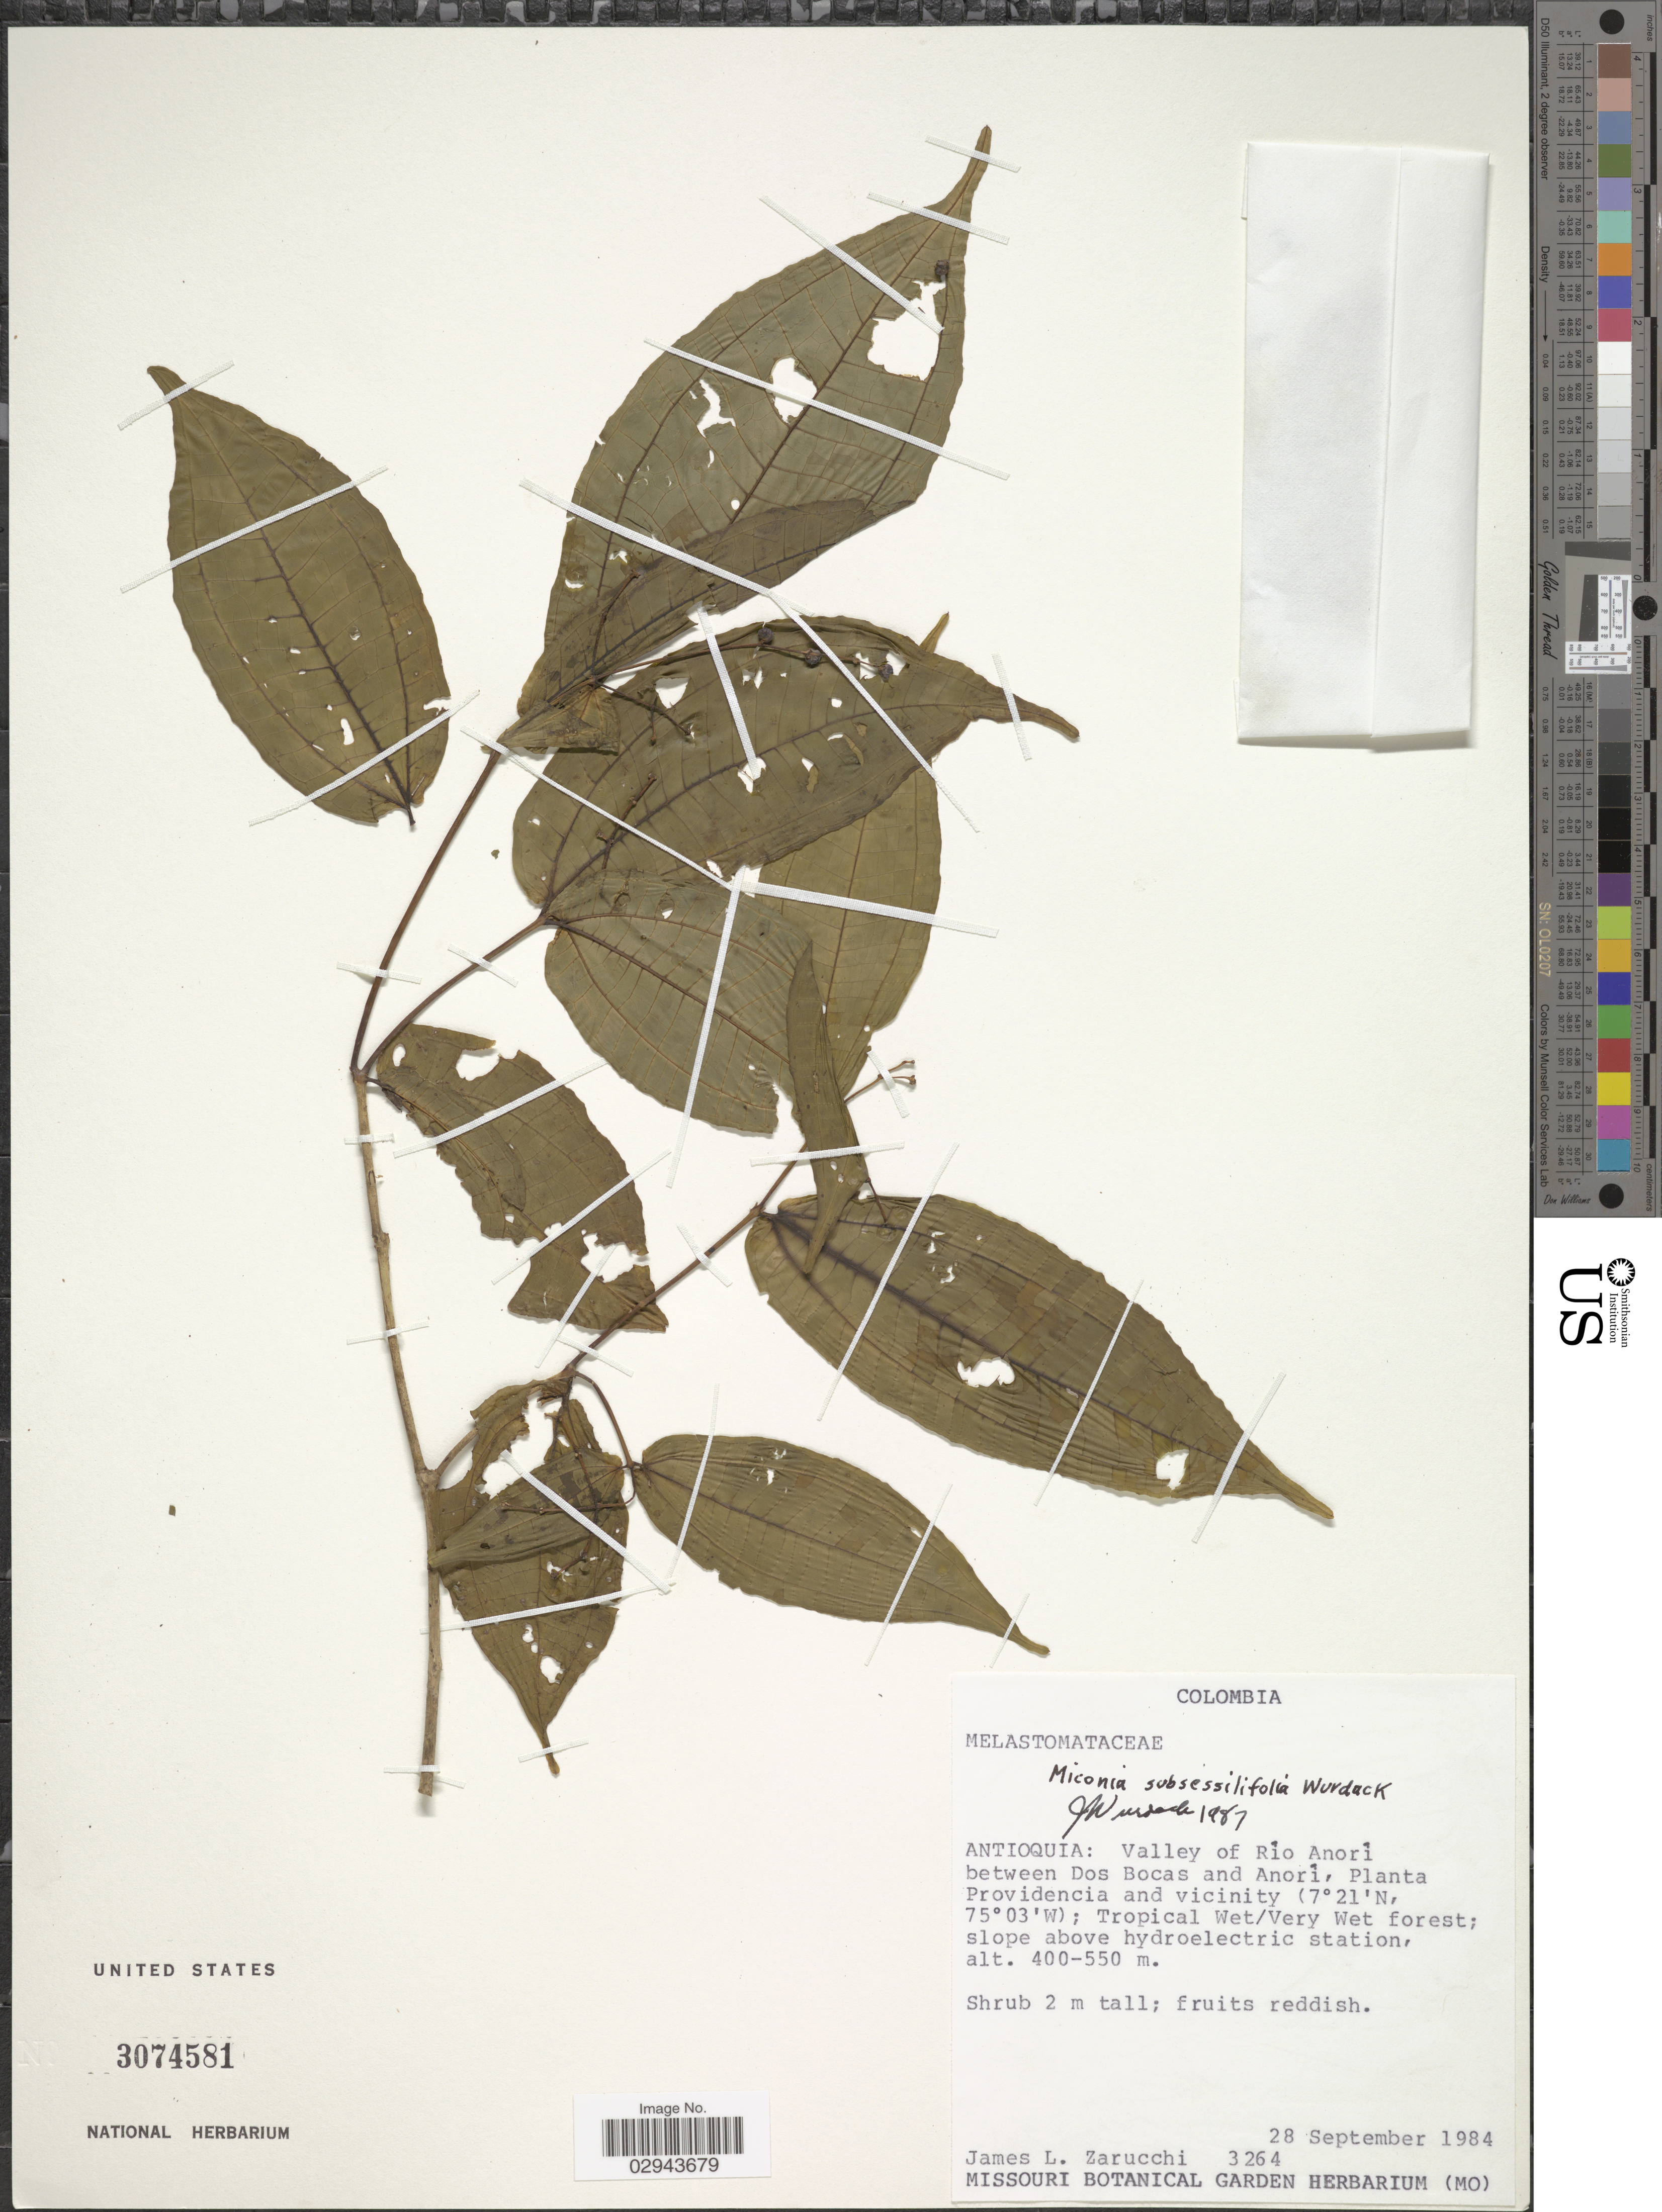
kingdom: Plantae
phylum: Tracheophyta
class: Magnoliopsida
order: Myrtales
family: Melastomataceae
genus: Miconia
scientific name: Miconia subsessilifolia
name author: Wurdack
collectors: J. L. Zarucchi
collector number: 3264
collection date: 1984-09-28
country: Colombia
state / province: Antioquia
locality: Valley of Río Anorí between Dos Bocas and Anorí, Planta Providencia and vicinity. Slope above hydroelectric station.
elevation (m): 400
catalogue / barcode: US 3074581